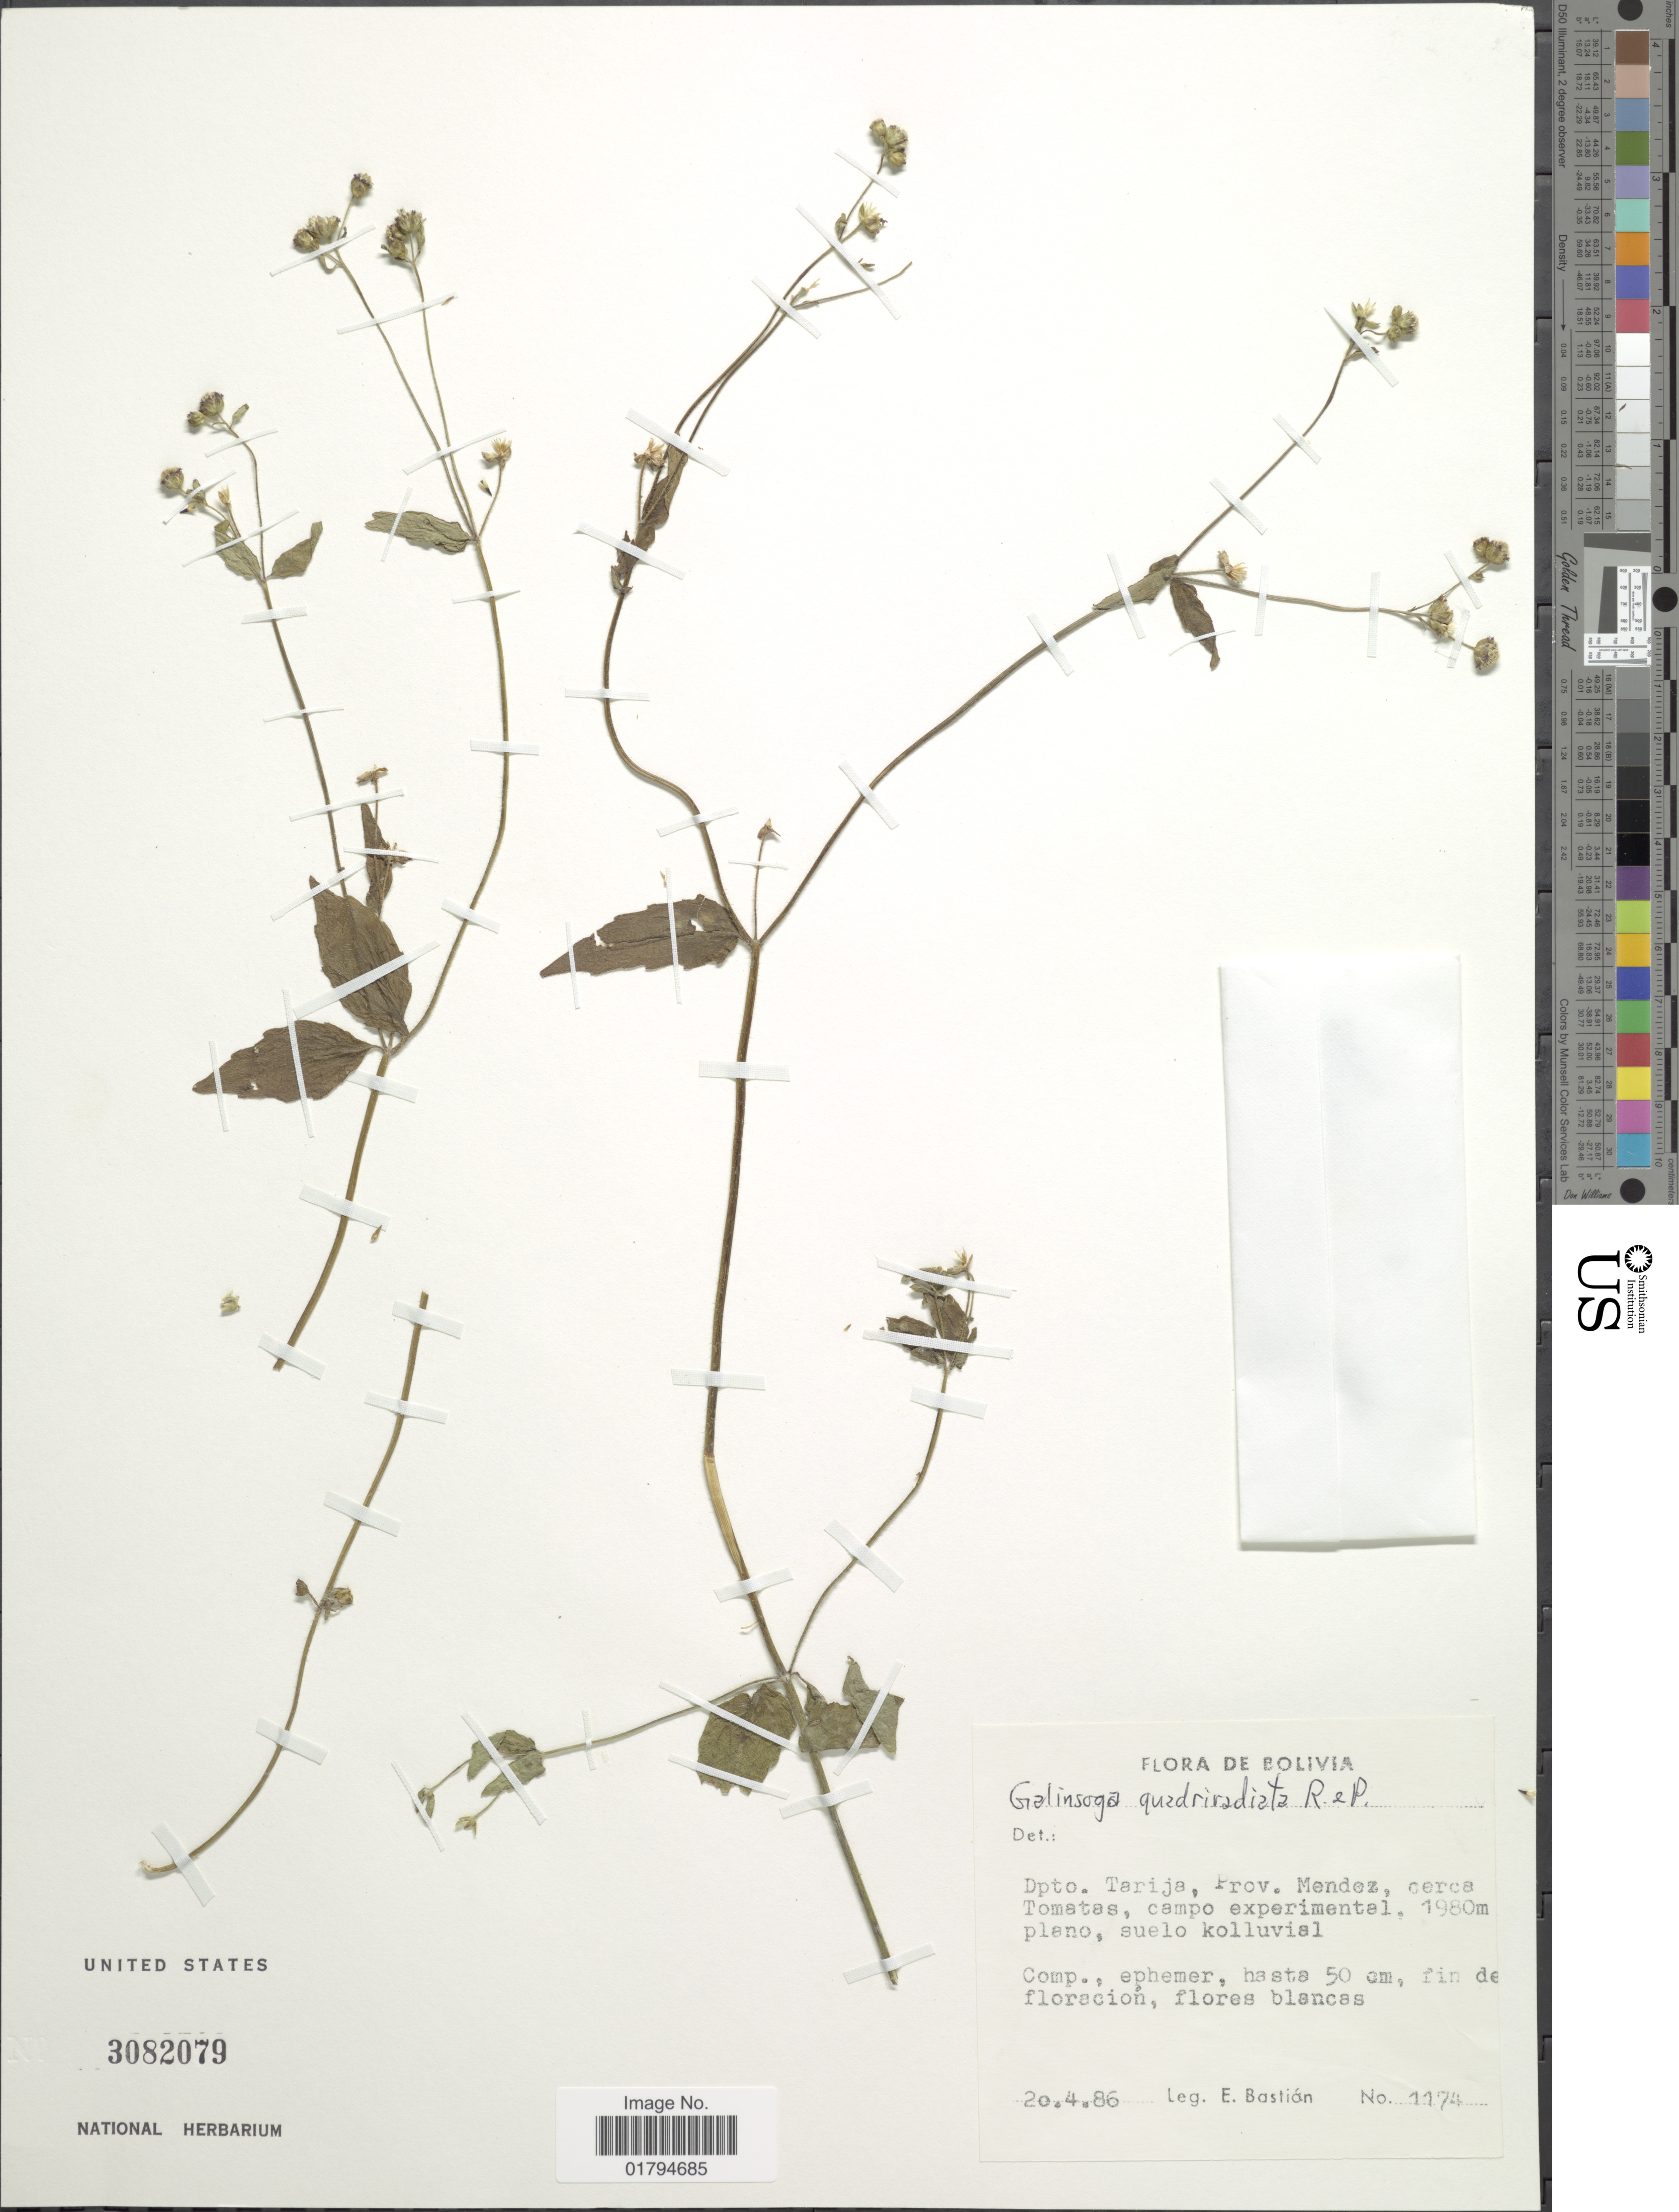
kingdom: Plantae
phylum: Tracheophyta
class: Magnoliopsida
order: Asterales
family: Asteraceae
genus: Galinsoga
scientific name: Galinsoga quadriradiata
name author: Ruiz & Pav.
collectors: E. Bastian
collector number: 1174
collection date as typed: Transcribed d/m/y: 20/4/86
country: Bolivia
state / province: Tarija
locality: Prov. Mendez, cerca Tomatas, campo experimantal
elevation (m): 1980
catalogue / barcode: US 3082079